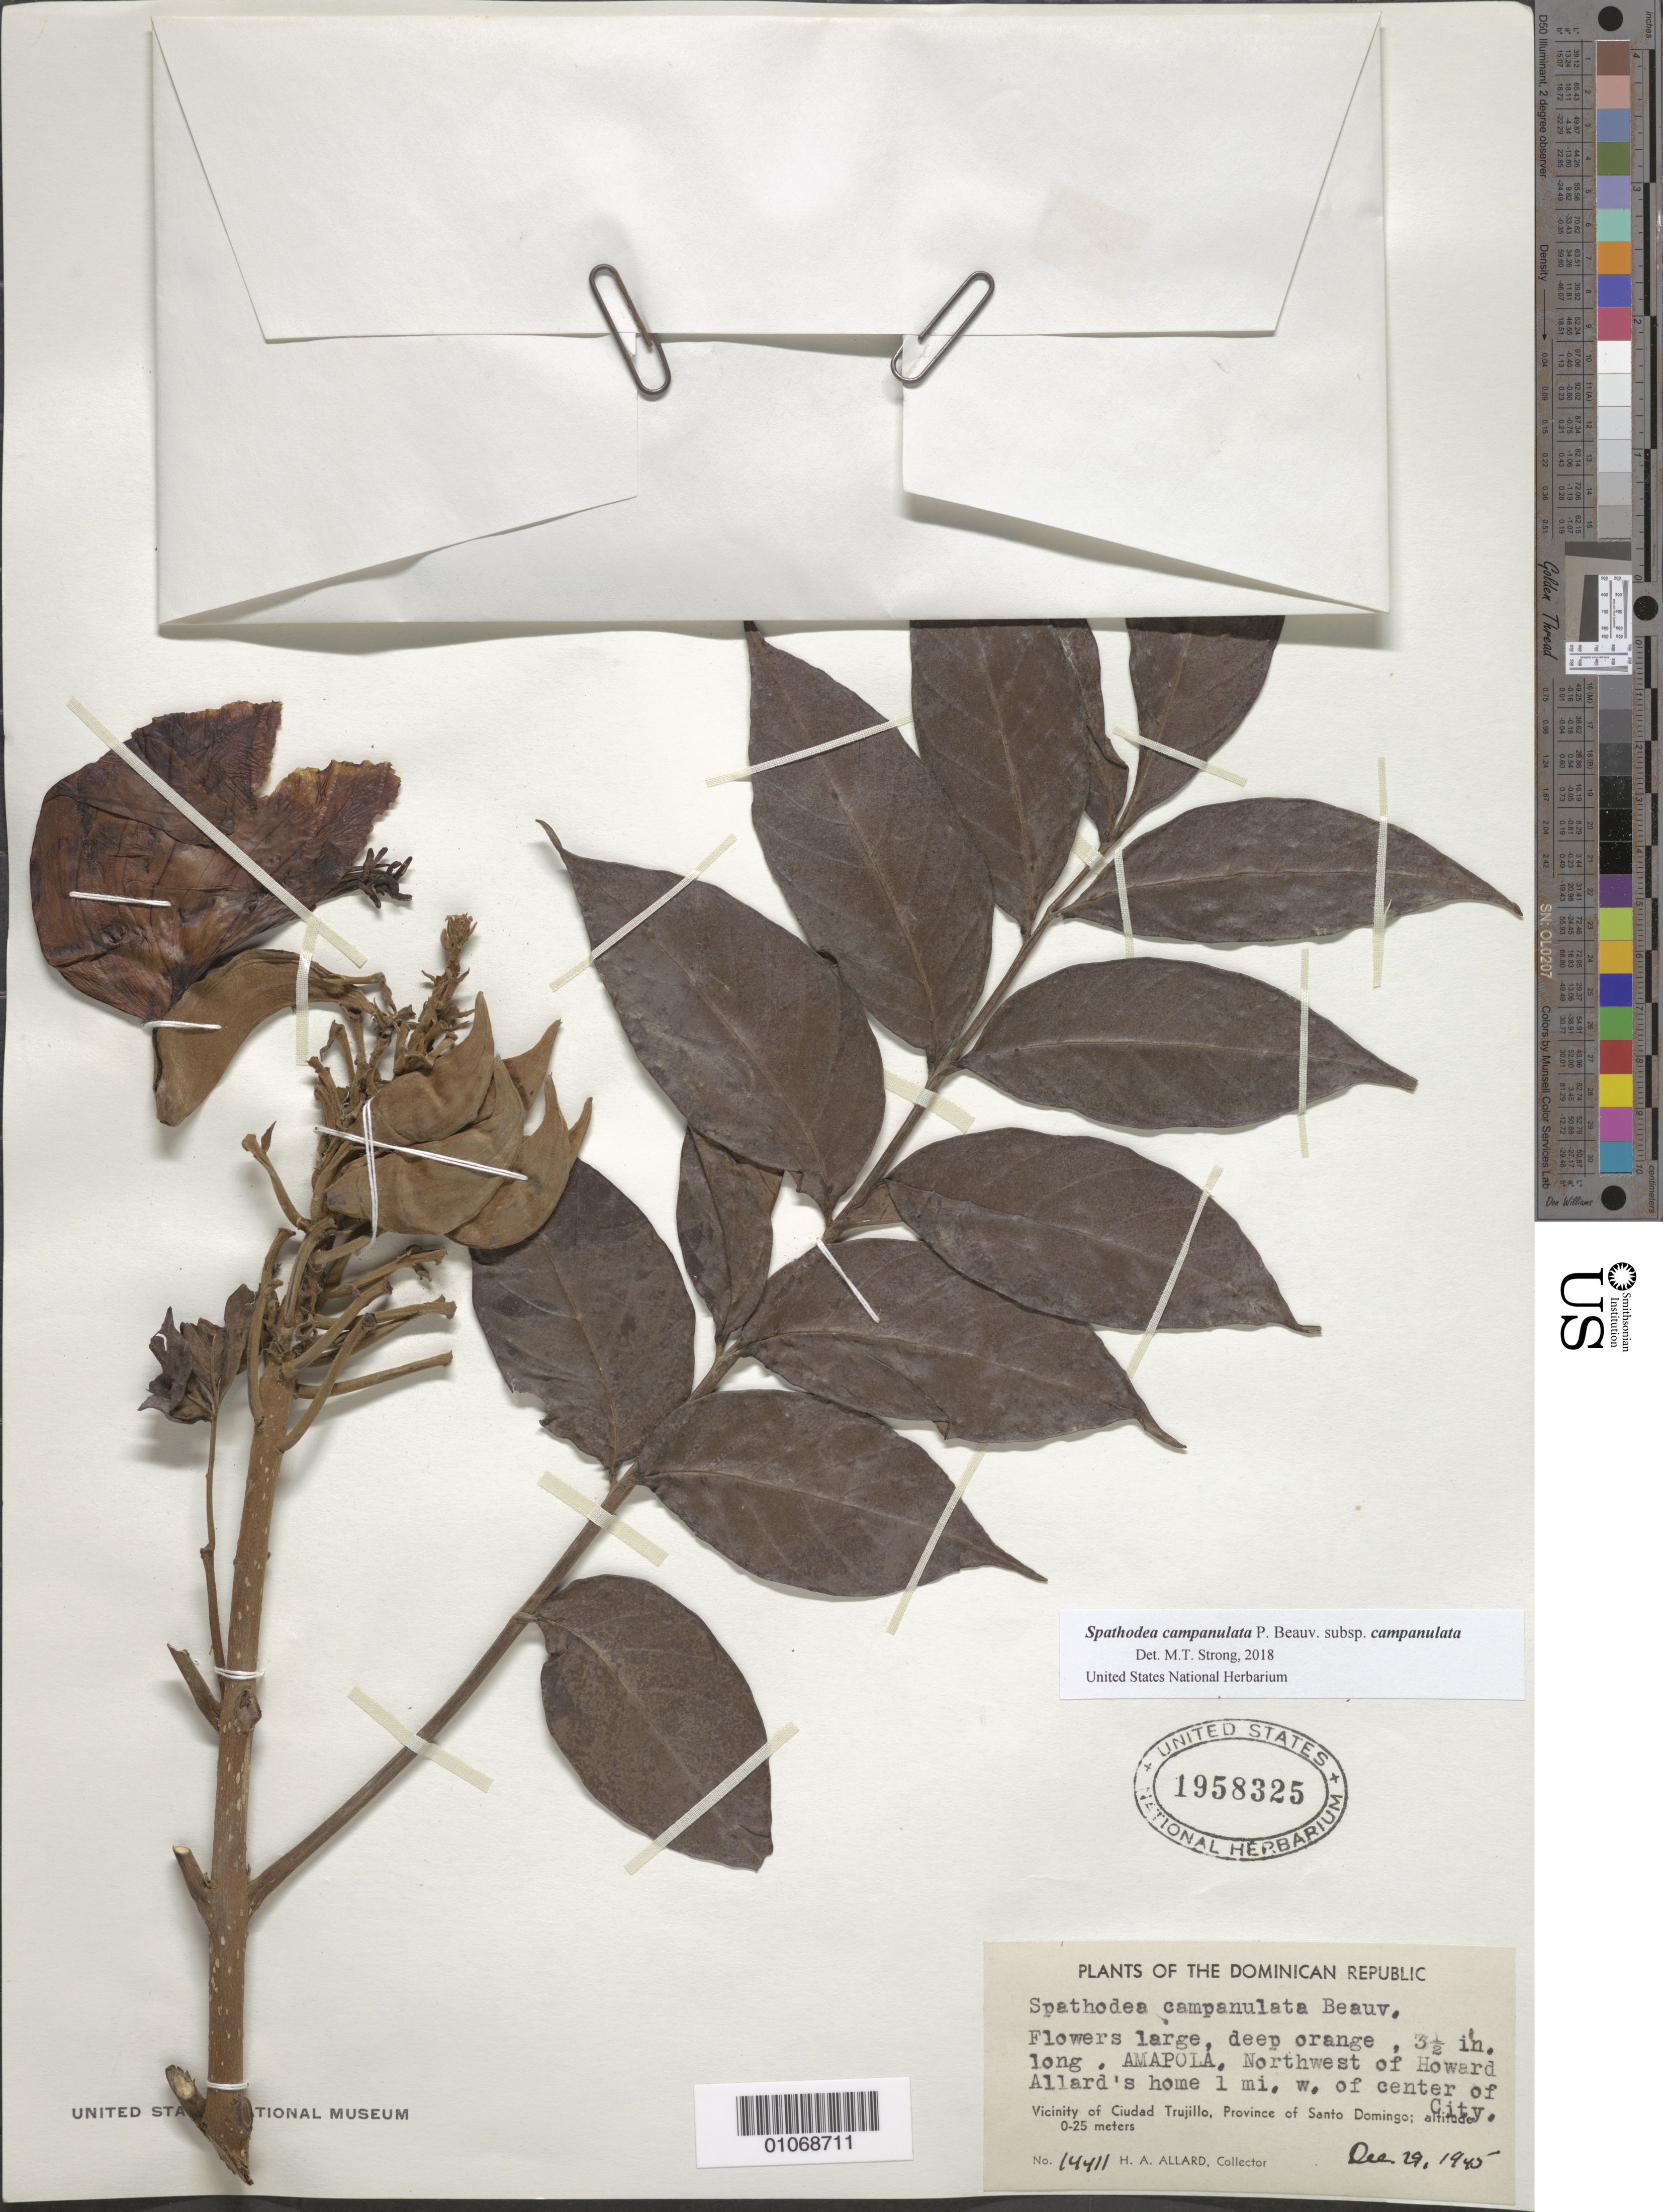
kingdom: Plantae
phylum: Tracheophyta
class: Magnoliopsida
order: Lamiales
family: Bignoniaceae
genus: Spathodea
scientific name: Spathodea campanulata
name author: P. Beauv.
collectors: H. A. Allard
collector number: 14411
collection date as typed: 29 Dec 1945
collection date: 1945-12-29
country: Dominican Republic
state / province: Santo Domingo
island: Hispaniola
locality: Vicinity of Ciudad Trujillo. Amapola, northwest of Howard Allard's home 1 mile west of center of city.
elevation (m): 0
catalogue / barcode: US 1958325